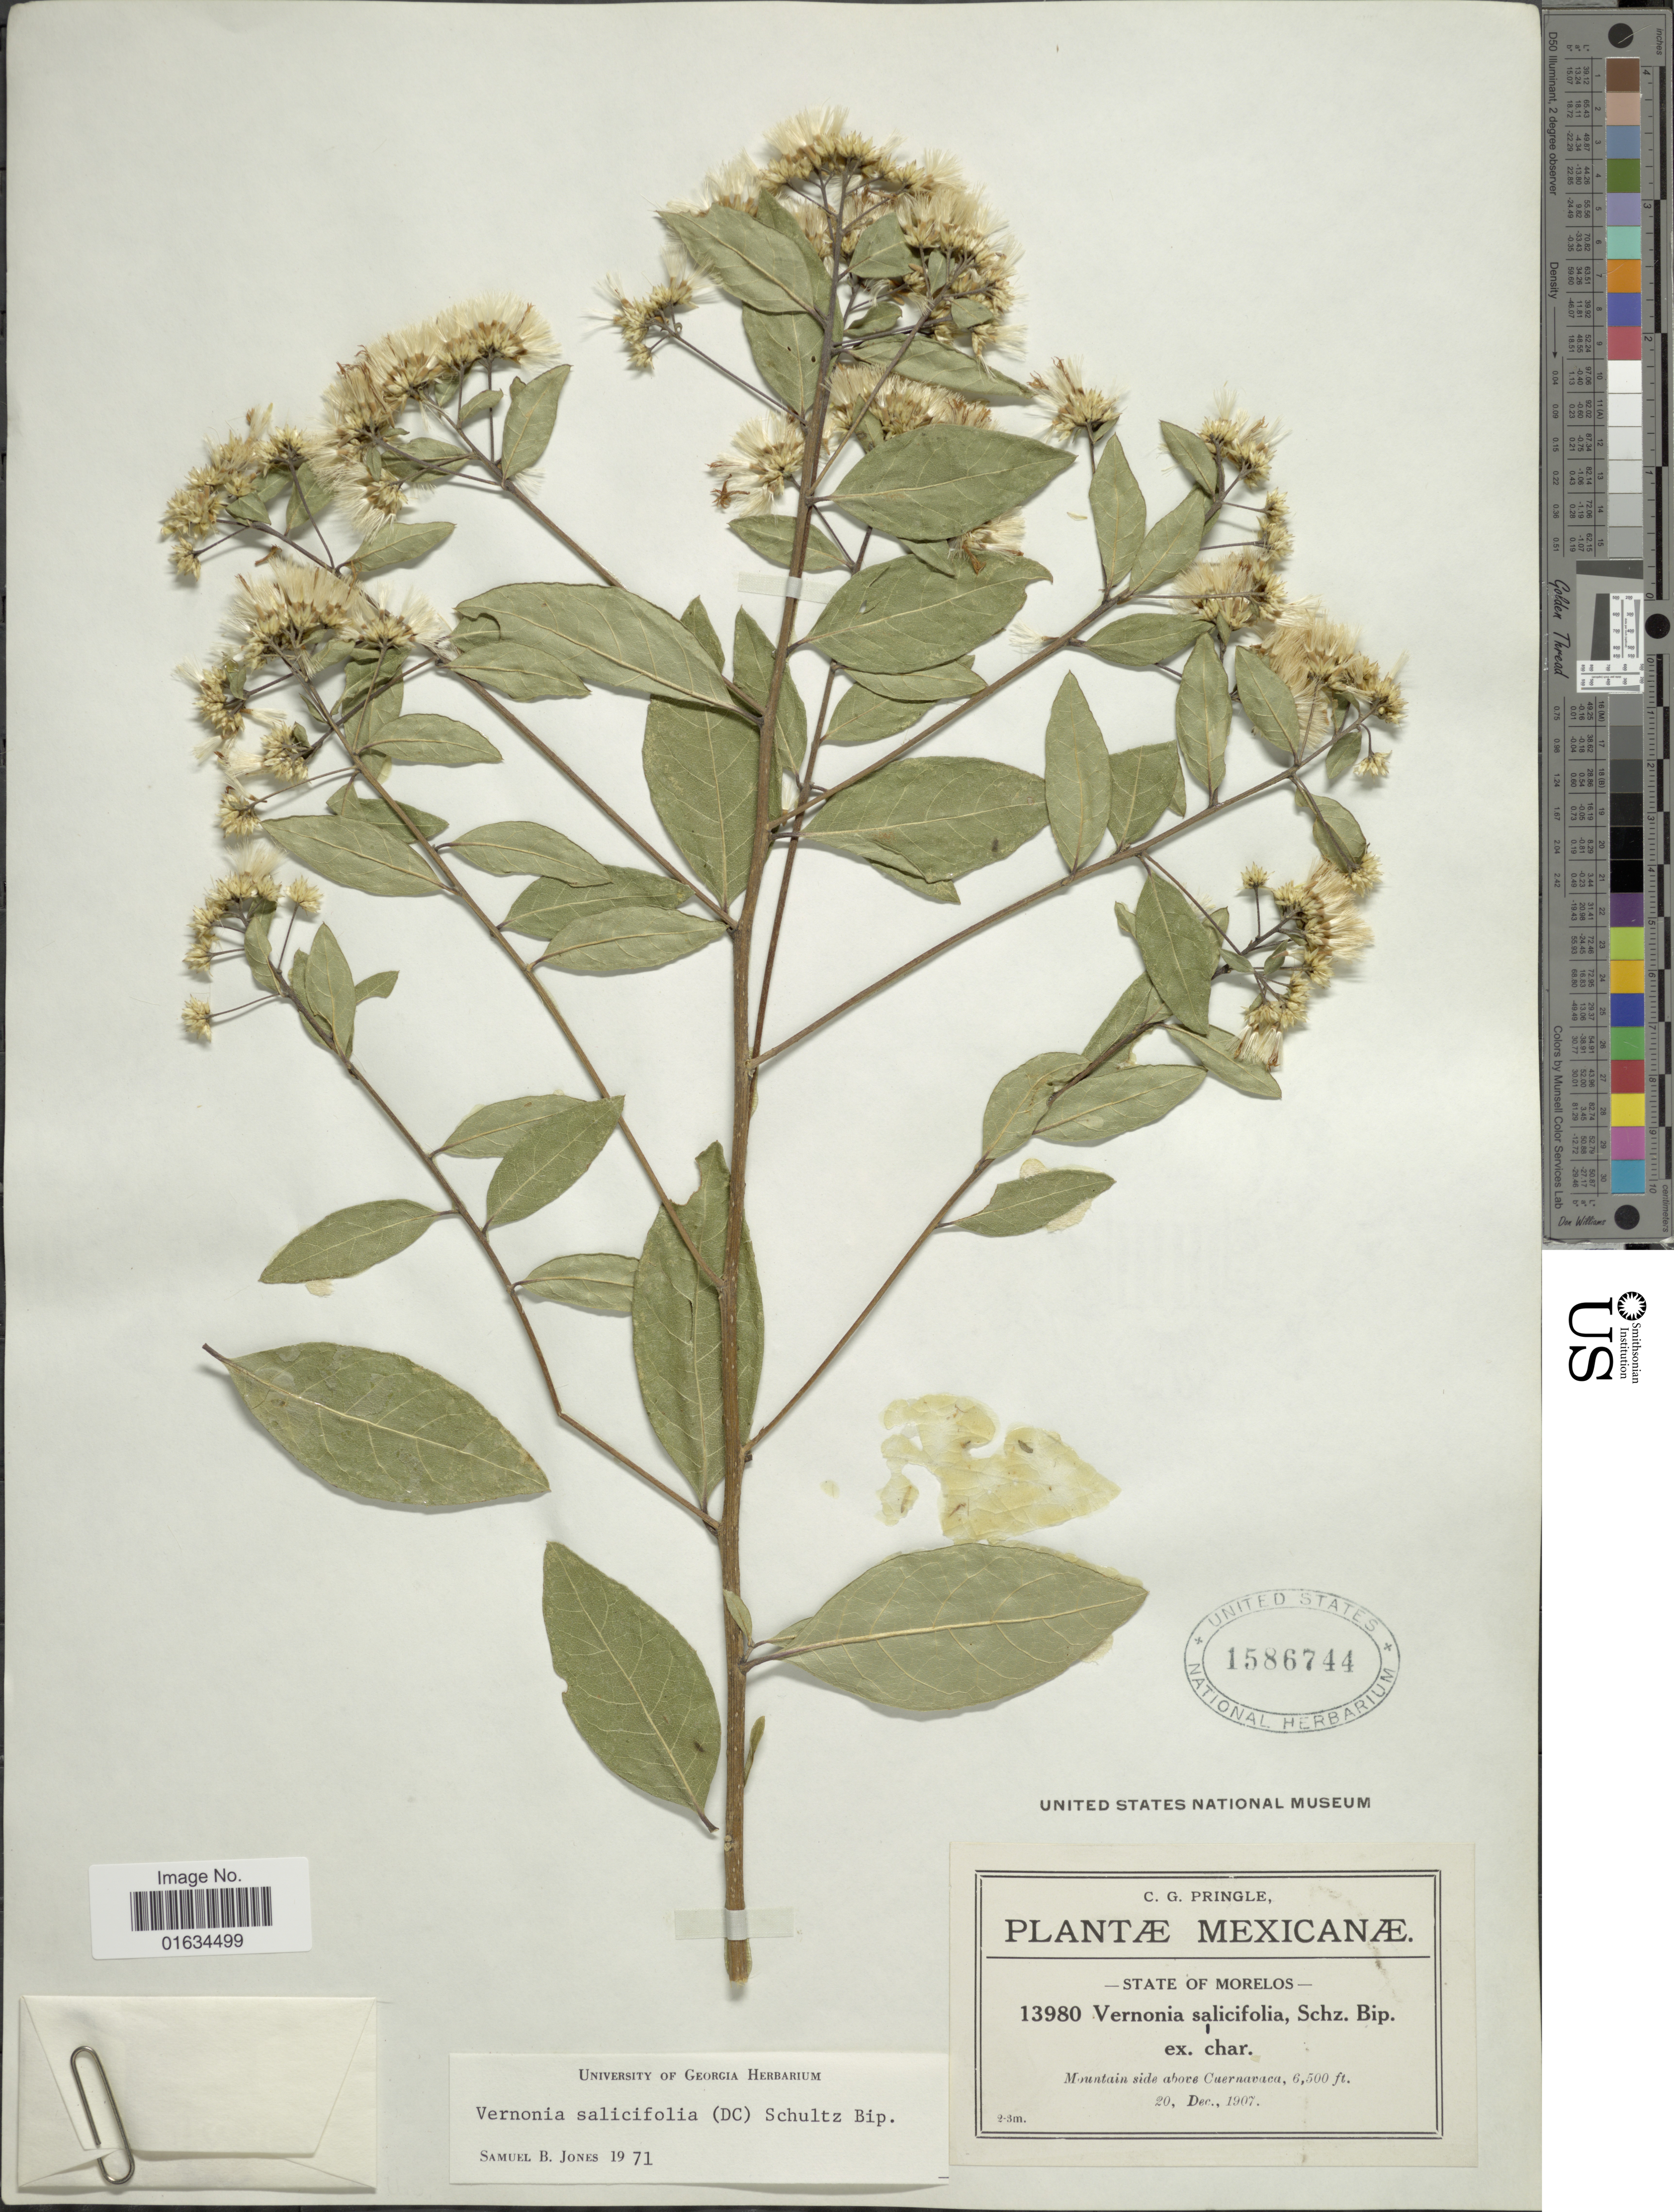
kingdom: Plantae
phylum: Tracheophyta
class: Magnoliopsida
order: Asterales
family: Asteraceae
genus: Critoniopsis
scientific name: Critoniopsis salicifolia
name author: (DC.) H. Rob.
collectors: C. G. Pringle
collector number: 13980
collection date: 1907-12-20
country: Mexico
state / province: Morelos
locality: Mountain side above Cuernavaca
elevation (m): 1981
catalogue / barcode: US 1586744